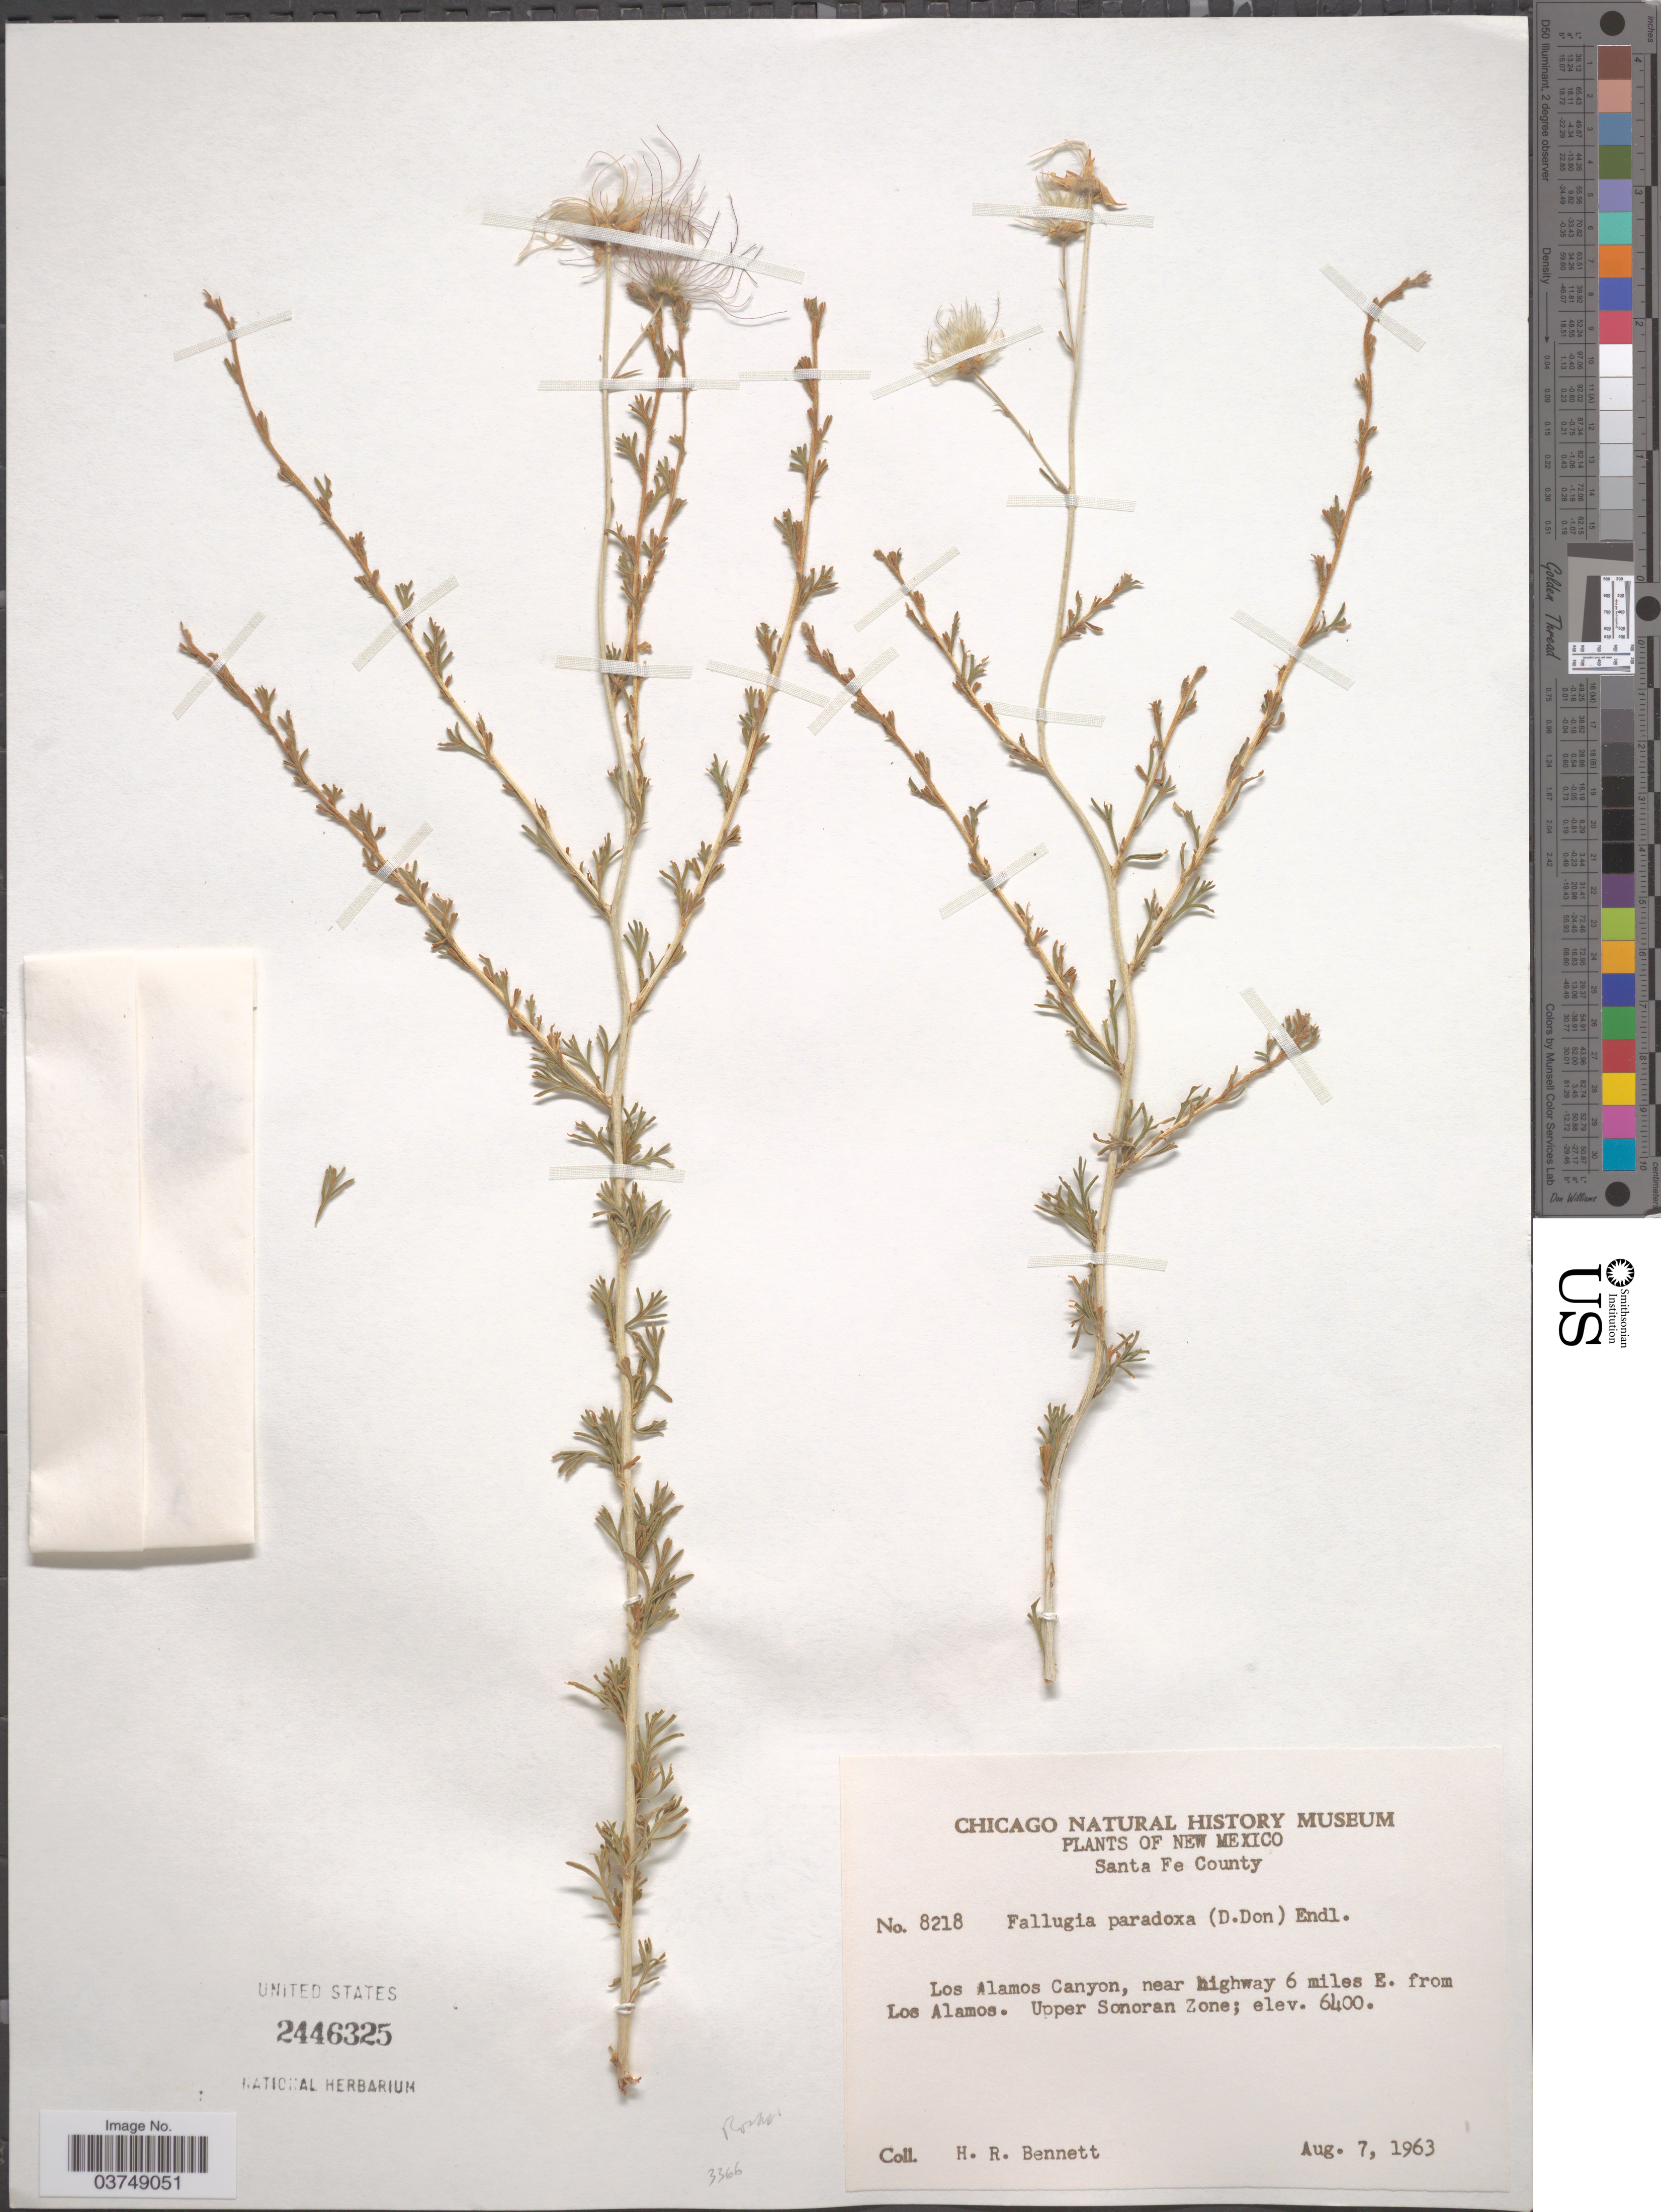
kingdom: Plantae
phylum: Tracheophyta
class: Magnoliopsida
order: Rosales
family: Rosaceae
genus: Fallugia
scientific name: Fallugia acuminata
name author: (Wooton) Rydb.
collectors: H. R. Bennett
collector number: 8218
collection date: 1963-08-07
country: United States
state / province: New Mexico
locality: Santa Fe County. Los Alamos Canyon, near highway 6 miles E. from Los Alamos. Upper Sonoran Zone.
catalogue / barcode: US 2446325